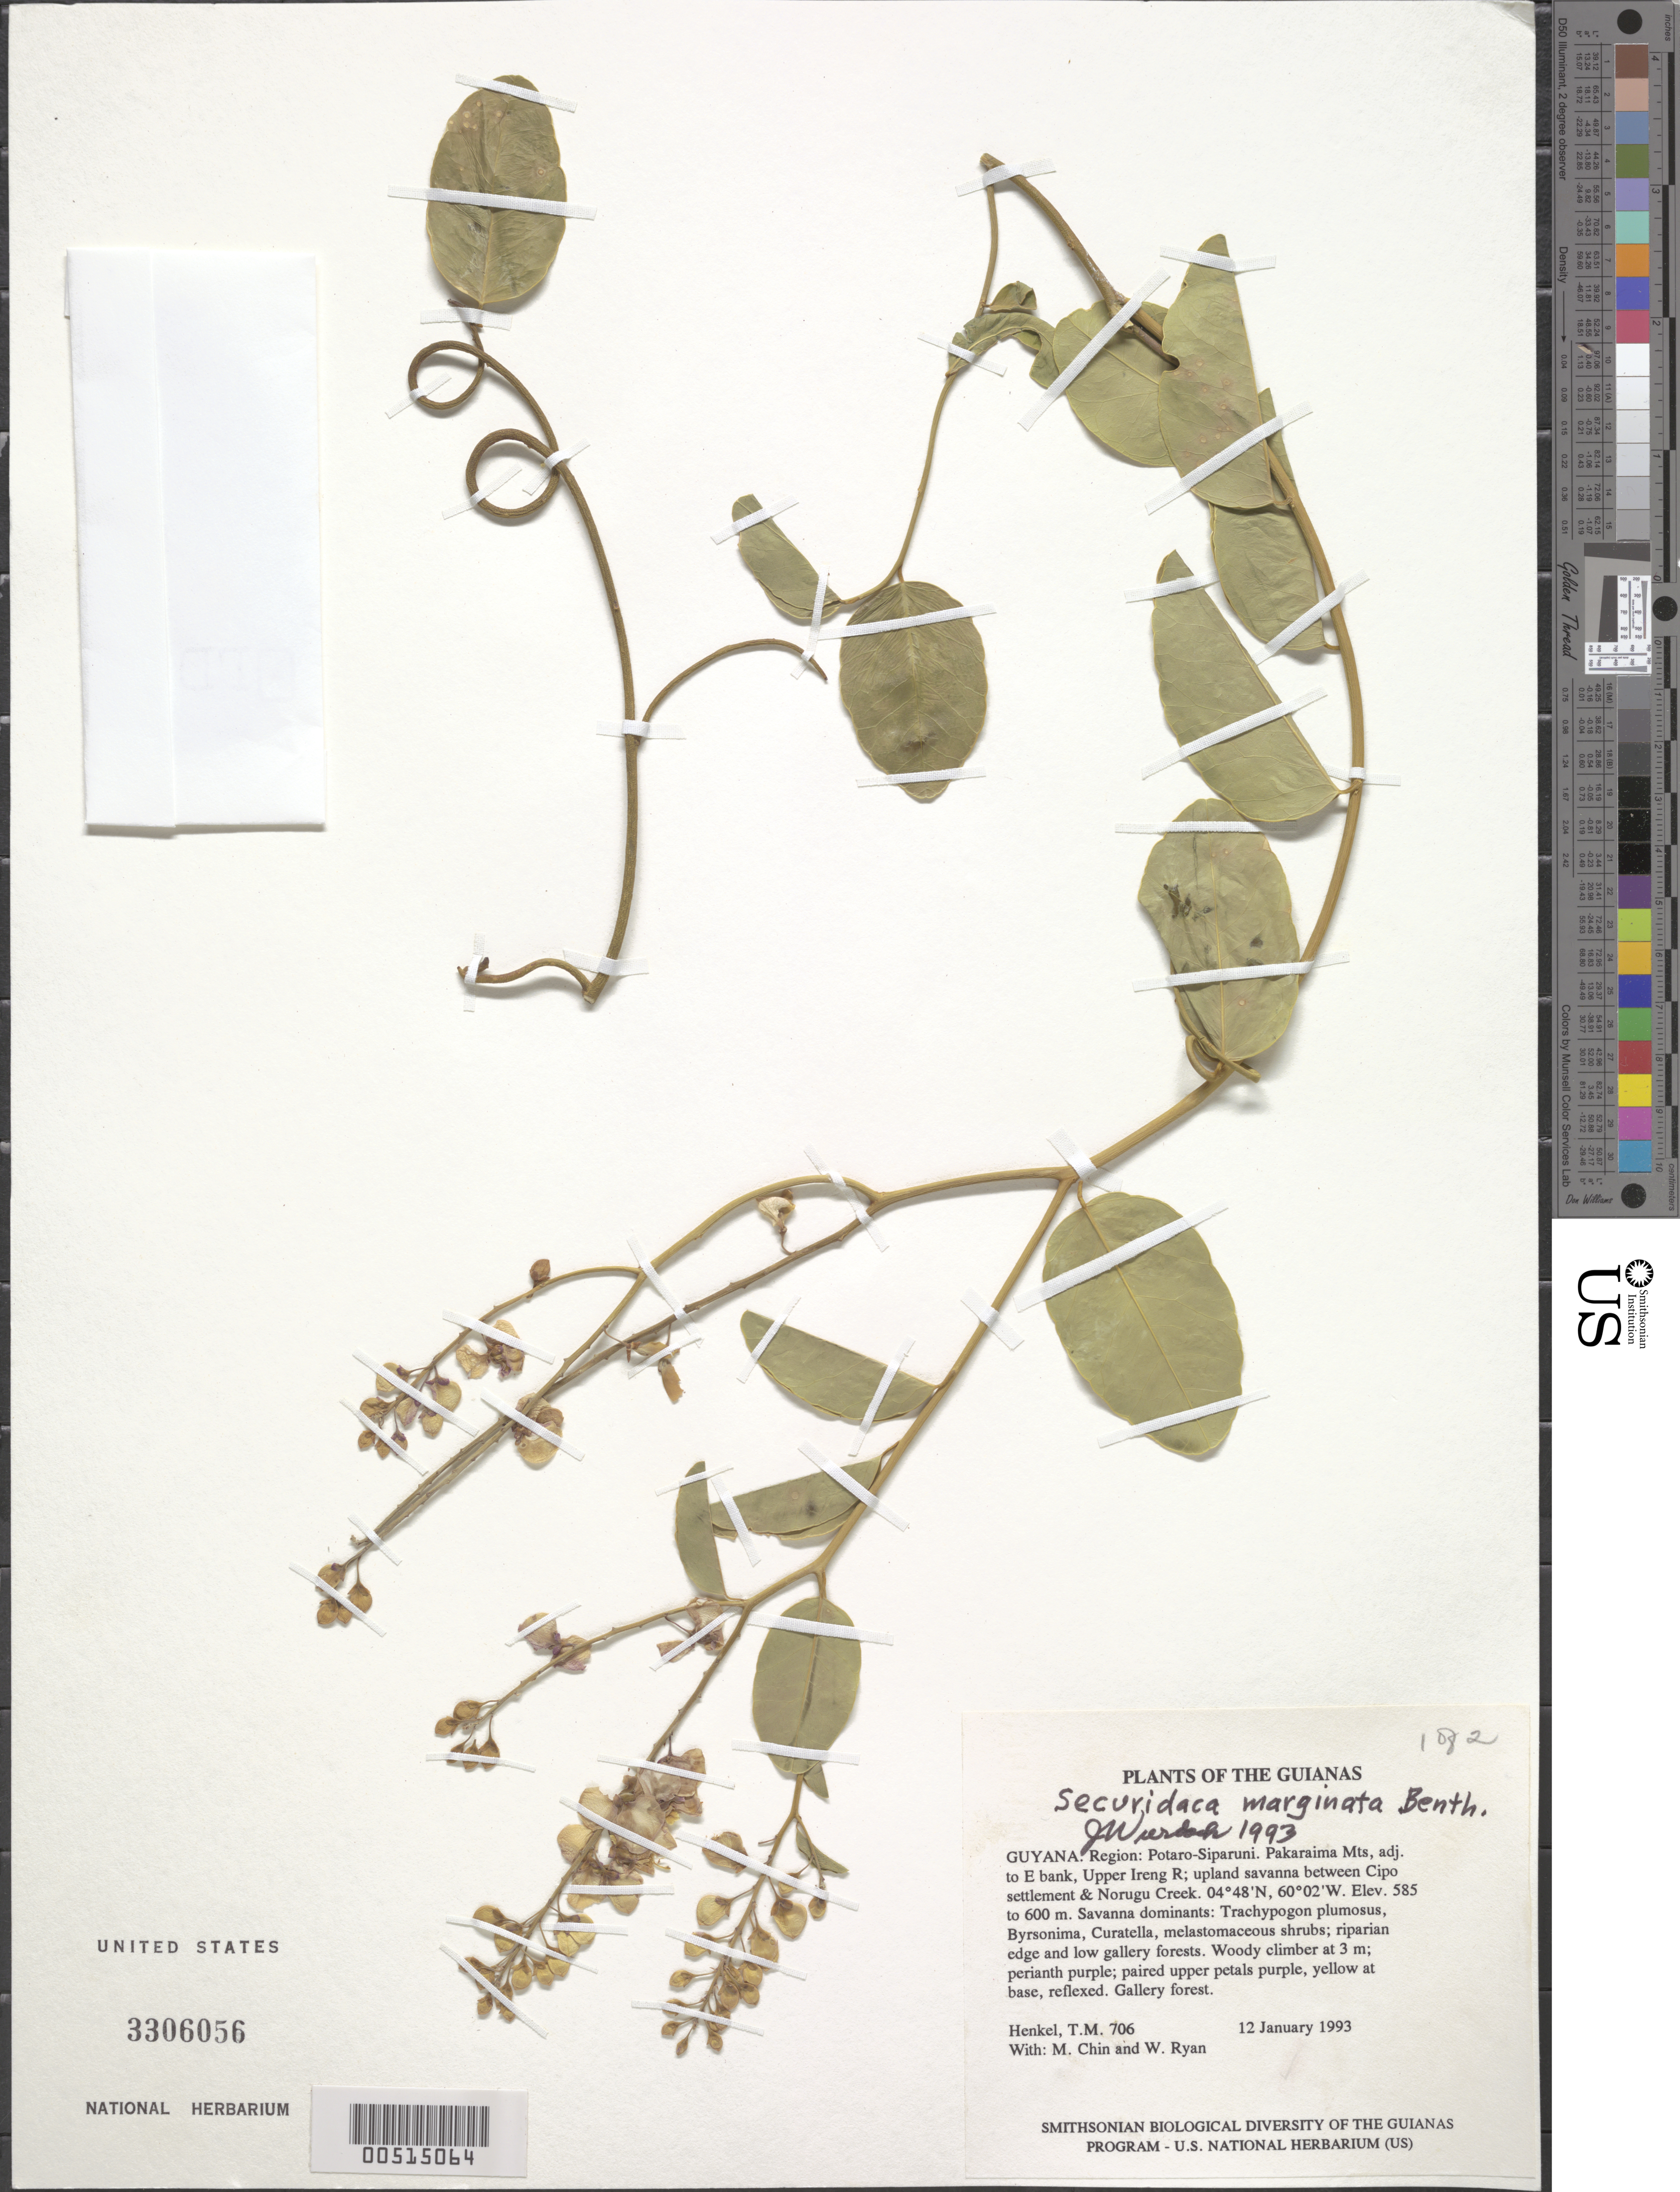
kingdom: Plantae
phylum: Tracheophyta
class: Magnoliopsida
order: Fabales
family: Polygalaceae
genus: Securidaca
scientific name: Securidaca marginata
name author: Benth.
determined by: Wurdack, John J., (US), US (UNITED STATES)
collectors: T. Henkel, M. Chin & W. Ryan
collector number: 706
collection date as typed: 12 January 1993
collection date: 1993-01-12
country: Guyana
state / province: Potaro-Siparuni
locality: Pakaraima Mts, adj. to E bank, Upper Ireng R; between Cipo settlement & Norugu Creek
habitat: Savanna; includes riparian edge forest and low gallery forest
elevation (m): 585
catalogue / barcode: US 3306056